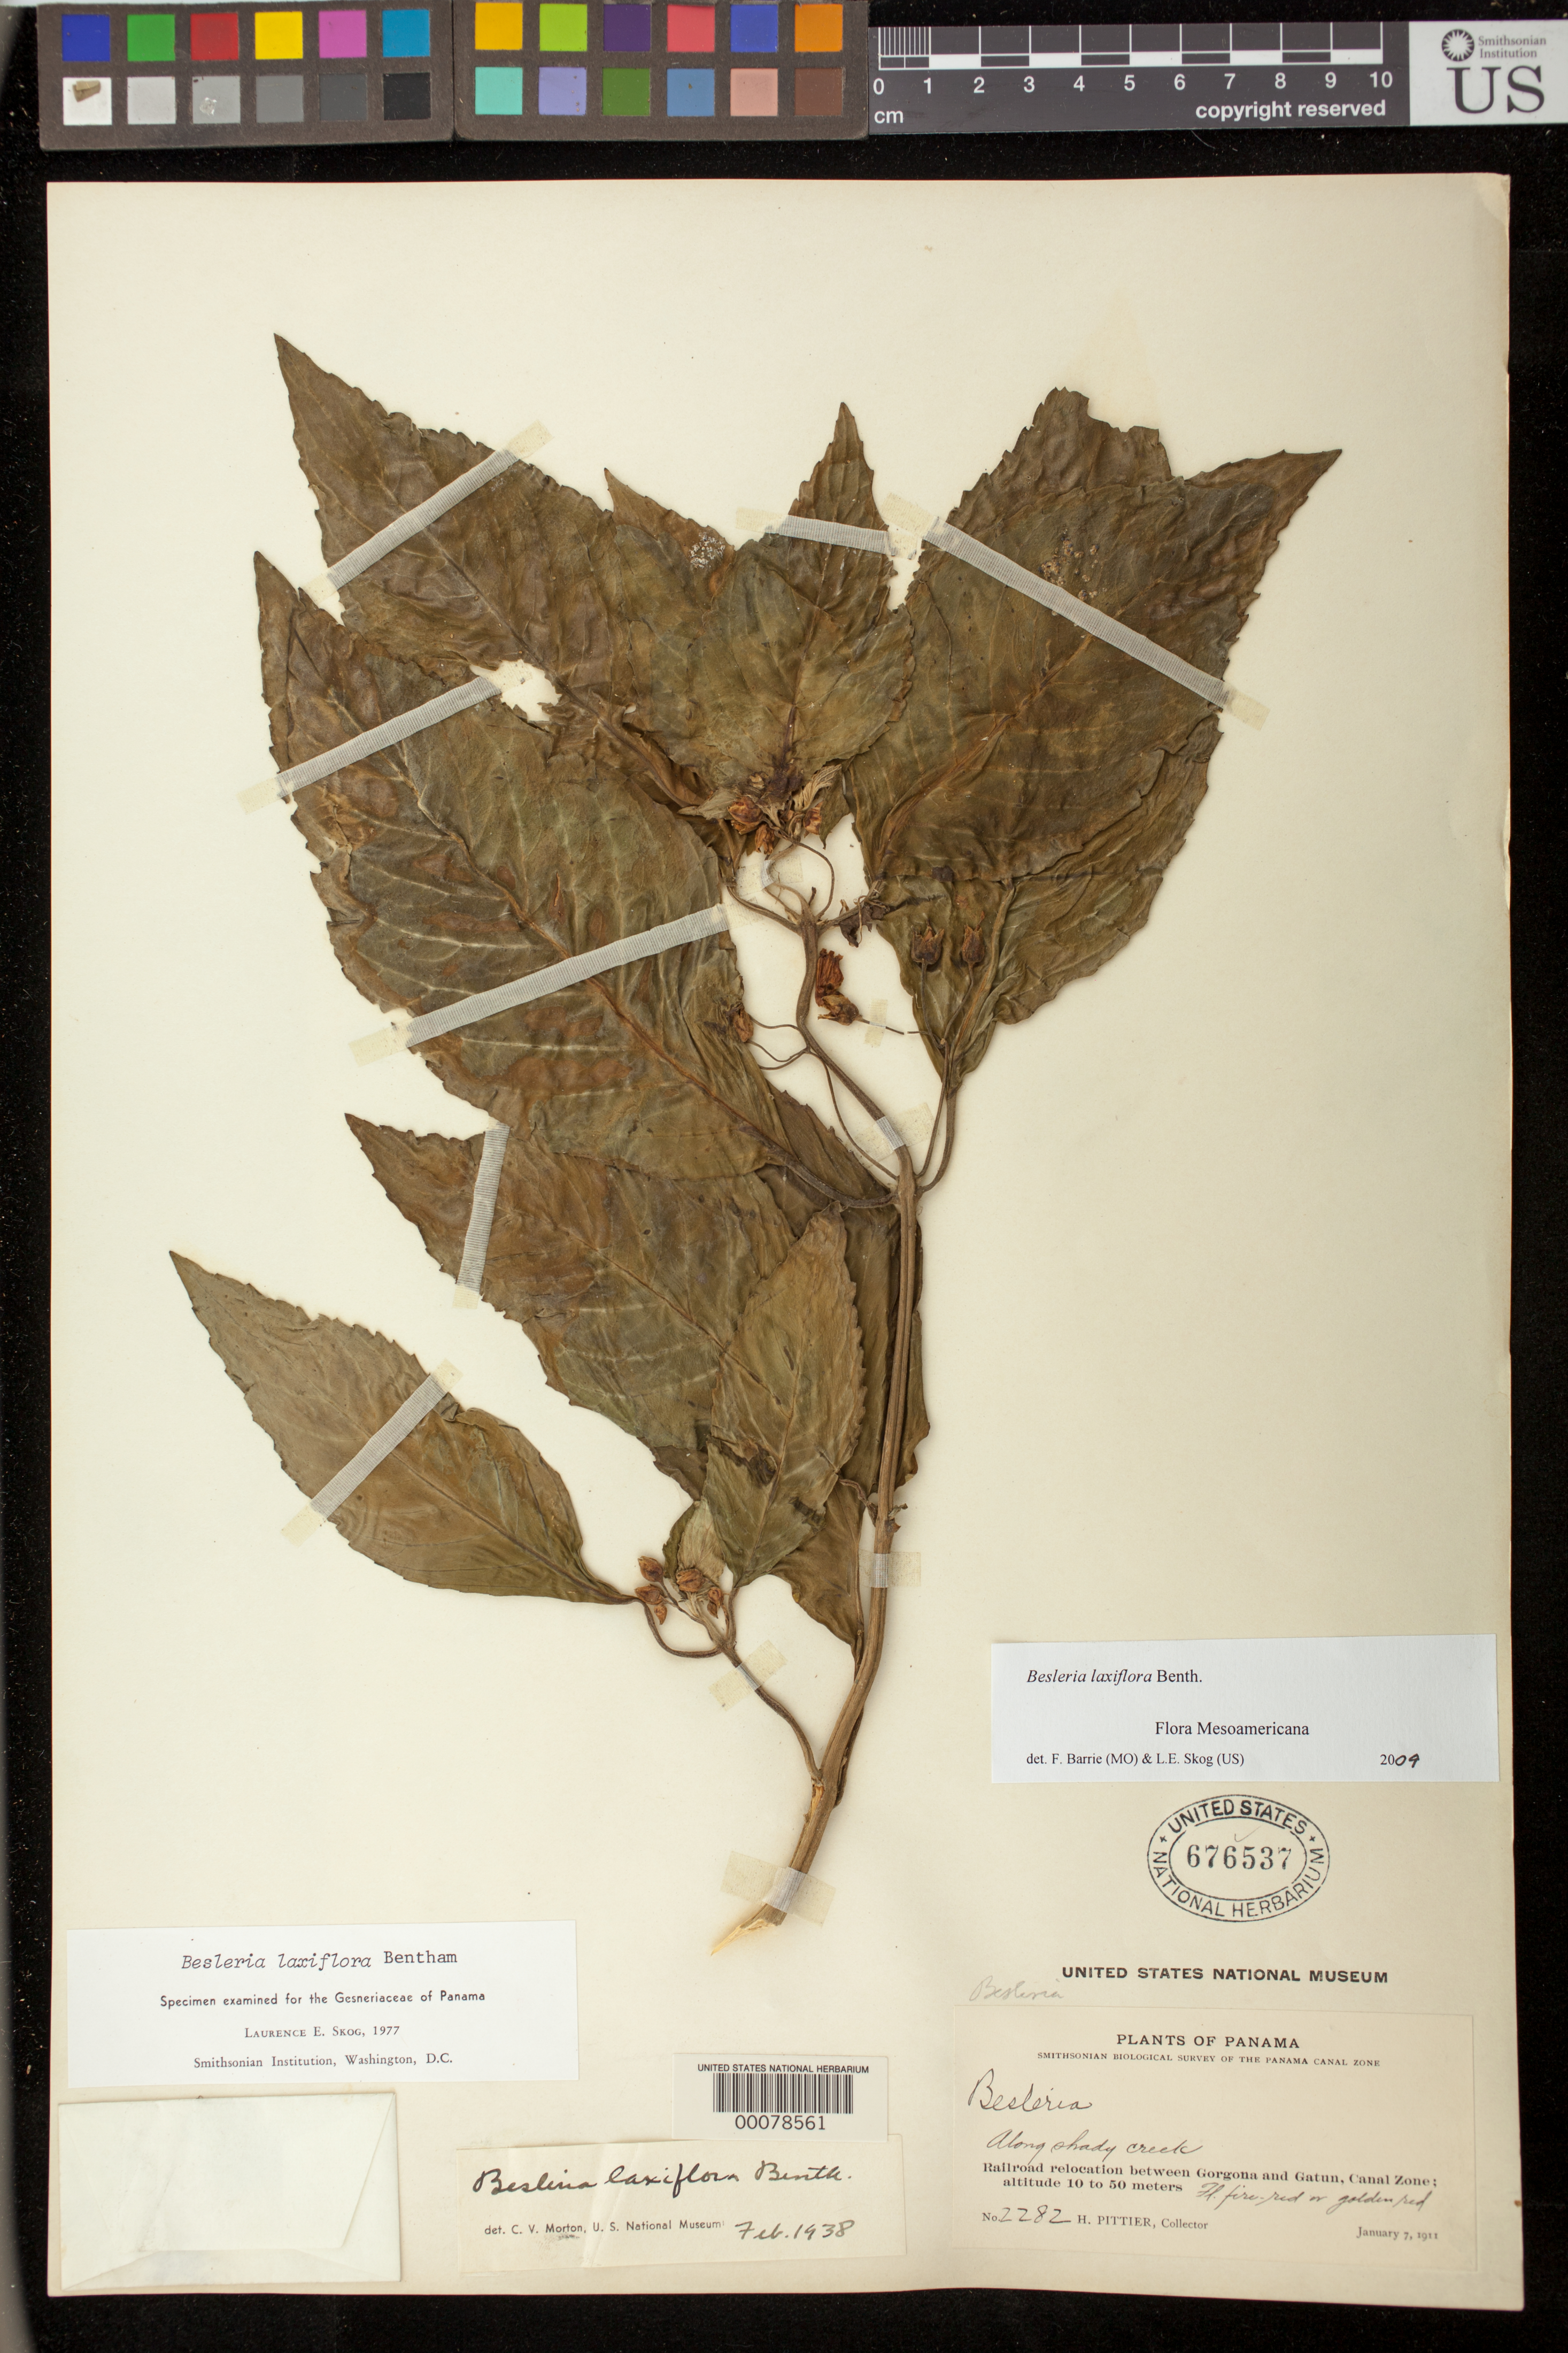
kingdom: Plantae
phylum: Tracheophyta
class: Magnoliopsida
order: Lamiales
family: Gesneriaceae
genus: Besleria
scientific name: Besleria laxiflora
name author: Benth.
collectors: H. F. Pittier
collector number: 2282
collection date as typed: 07 Jan 1911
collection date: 1911-01-07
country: Panama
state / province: Colón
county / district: Canal Zone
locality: Railroad relocation between Gorgona and Gatun, Canal Zone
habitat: Along shady creek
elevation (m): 10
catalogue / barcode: US 676537